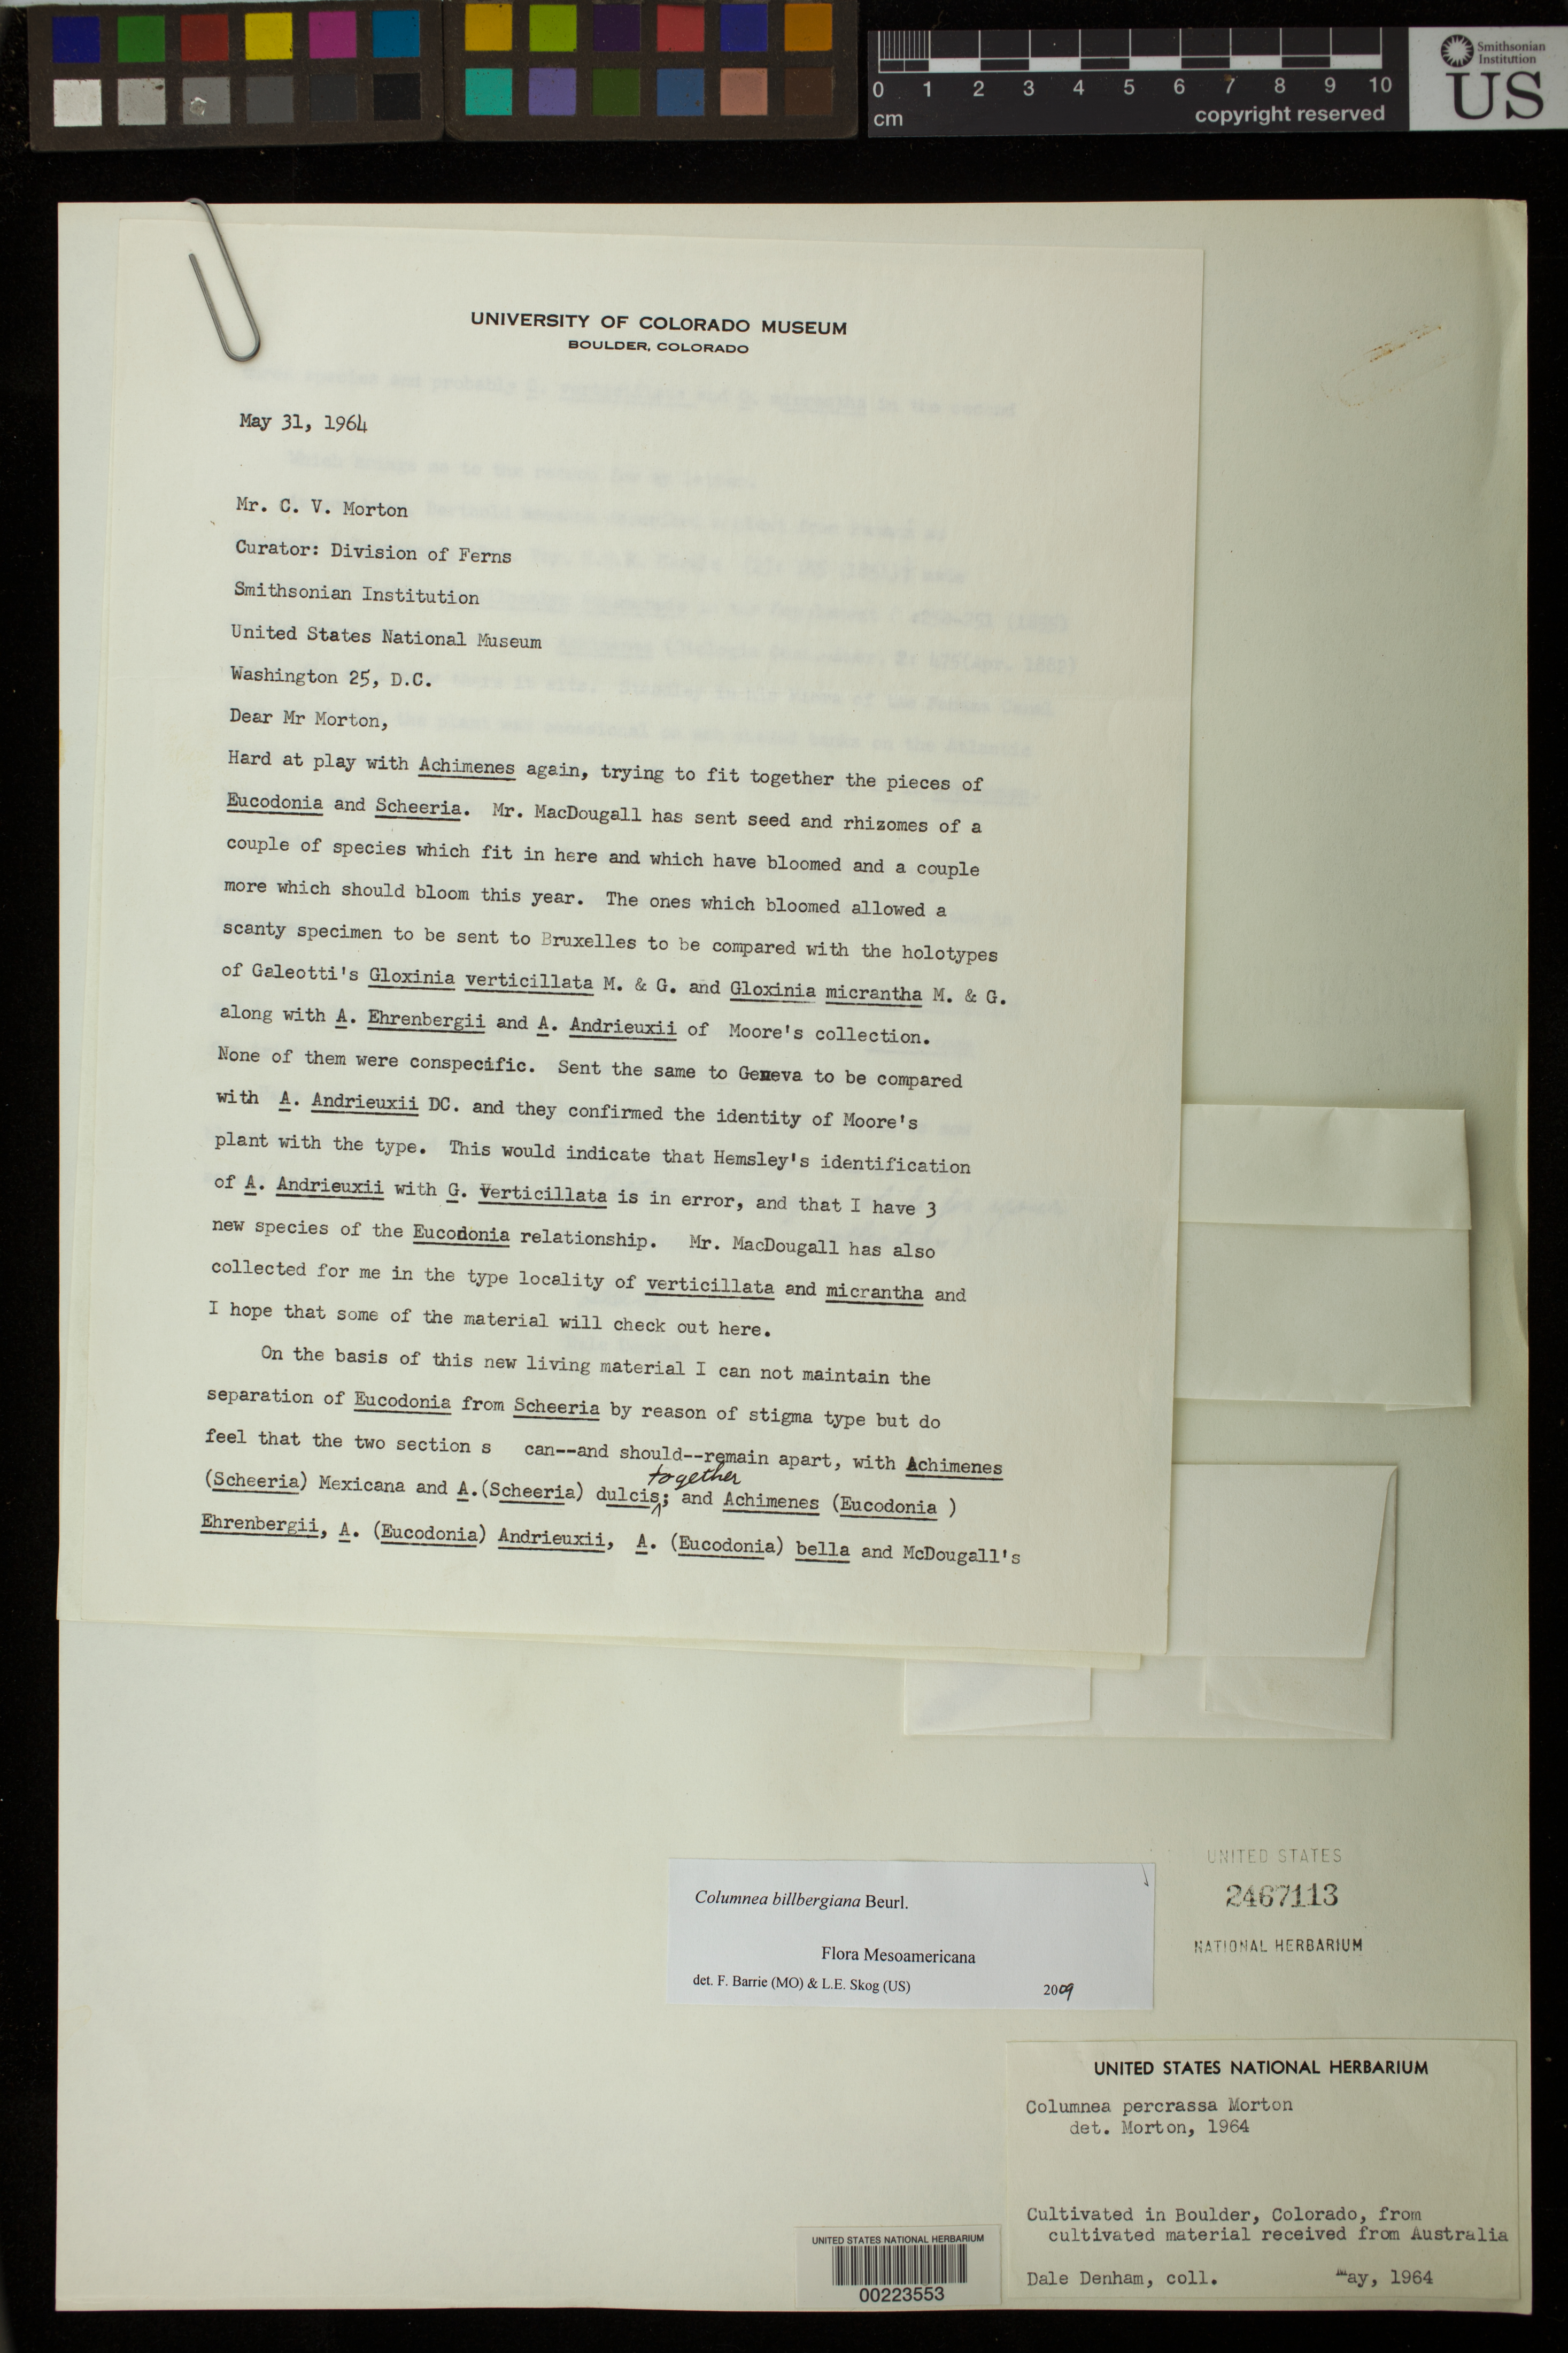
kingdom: Plantae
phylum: Tracheophyta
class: Magnoliopsida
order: Lamiales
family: Gesneriaceae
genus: Columnea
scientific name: Columnea billbergiana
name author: Beurl.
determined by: Barrie, F. R.; Skog, Laurence E.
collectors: D. L. Denham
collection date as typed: May 1964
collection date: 1964-05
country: United States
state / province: Colorado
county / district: Boulder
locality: Cultivated in Boulder, Colorado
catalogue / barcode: US 2467113